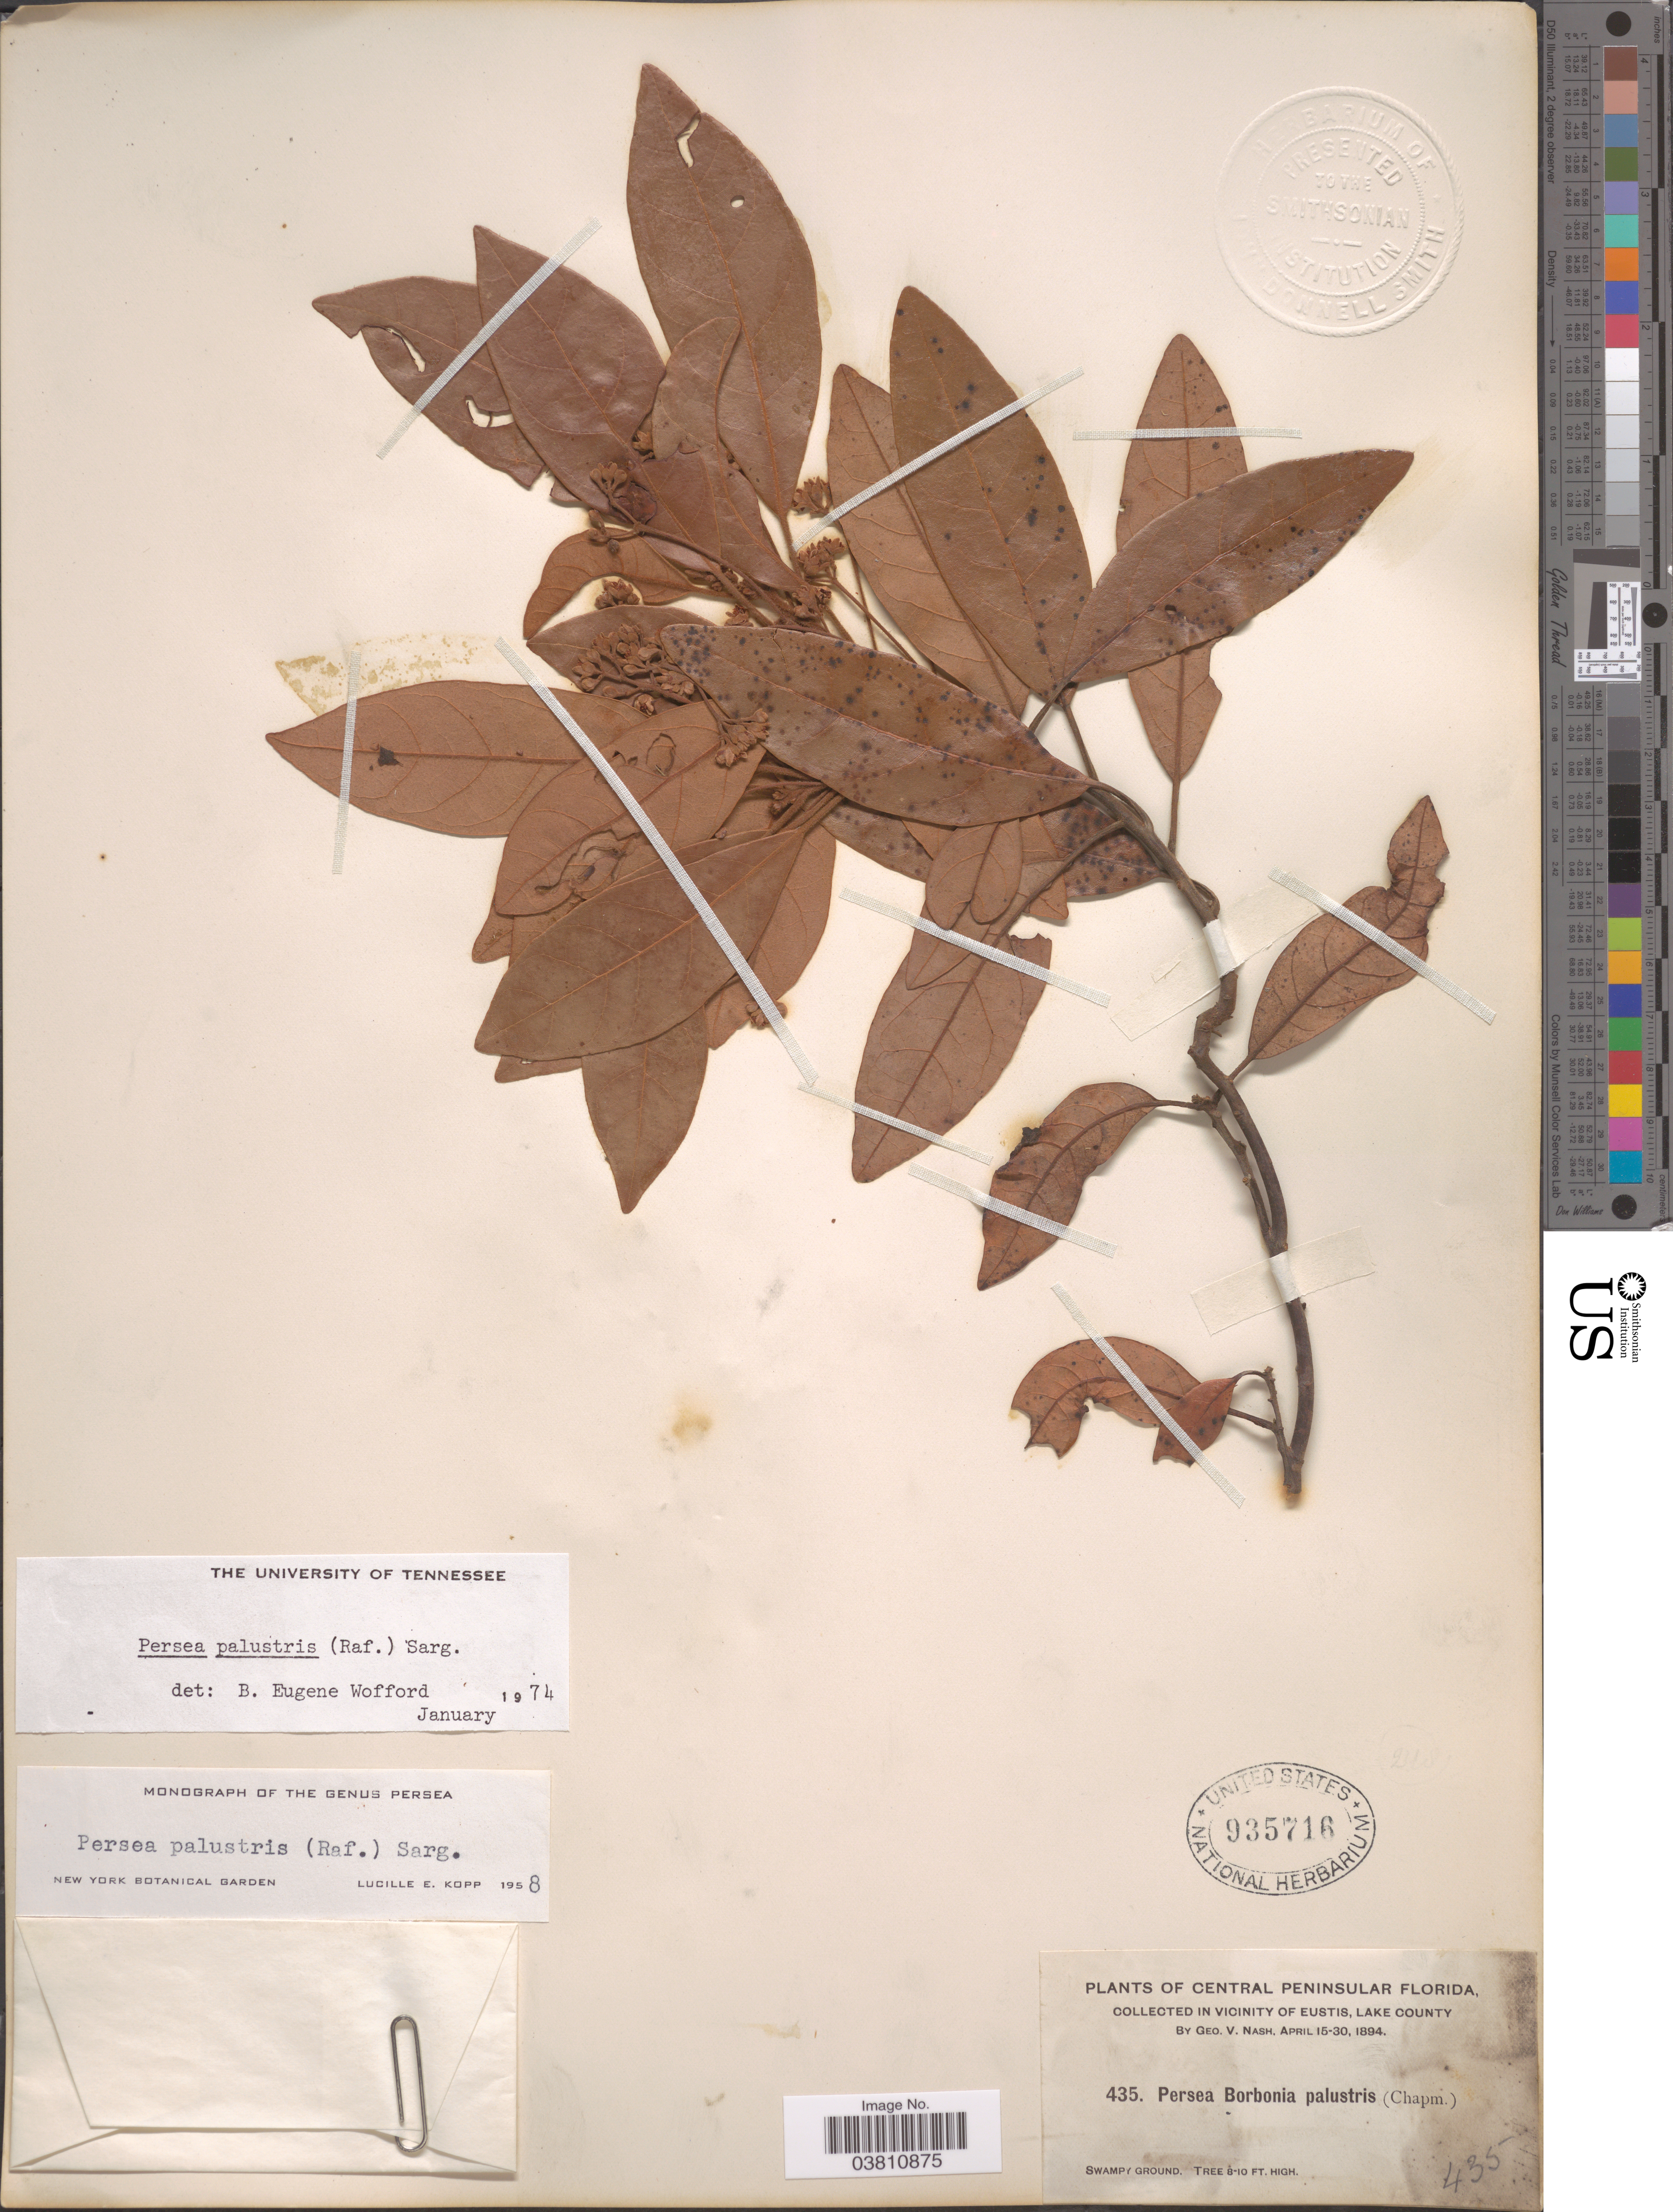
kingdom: Plantae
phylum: Tracheophyta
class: Magnoliopsida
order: Laurales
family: Lauraceae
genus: Persea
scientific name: Persea palustris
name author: (Raf.) Sarg.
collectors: G. V. Nash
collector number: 435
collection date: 1894-04-15/1894-04-30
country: United States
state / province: Florida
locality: Central Peninsular Florida. In vicinity of Eustis, Lake County. Swampy Ground.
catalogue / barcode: US 935716